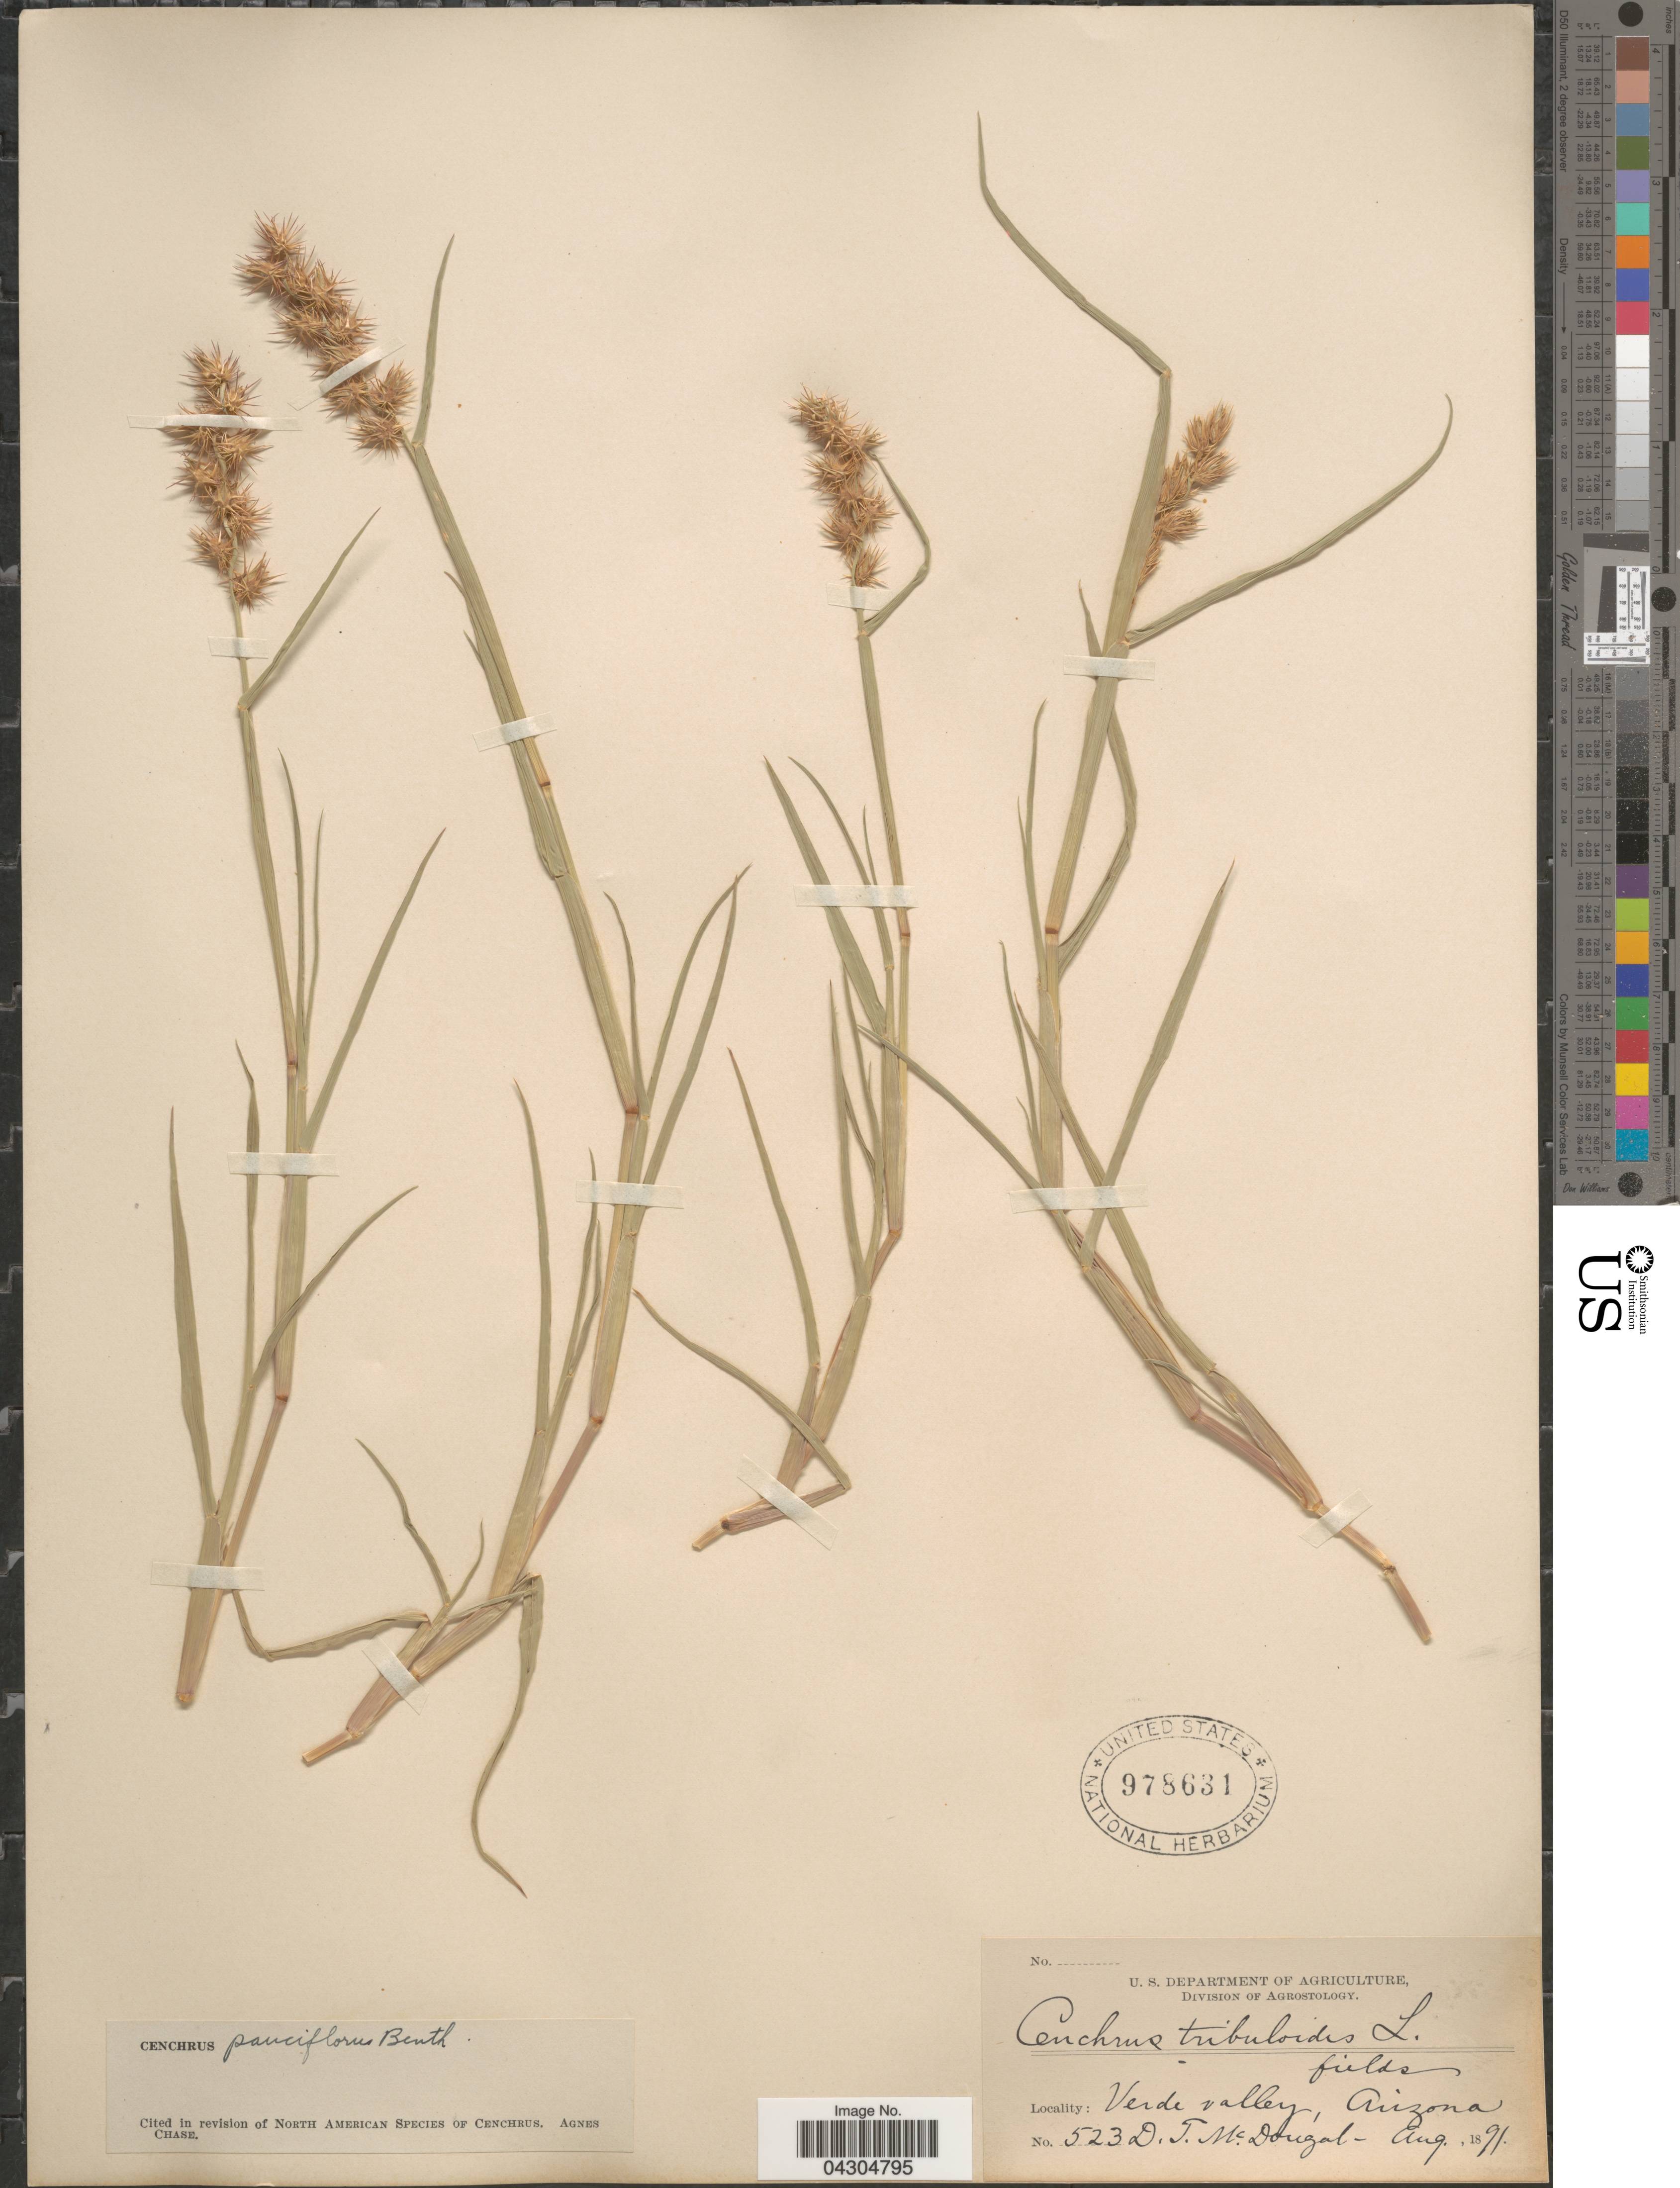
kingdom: Plantae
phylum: Tracheophyta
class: Liliopsida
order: Poales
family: Poaceae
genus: Cenchrus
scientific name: Cenchrus longispinus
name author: (Hack.) Fernald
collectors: D. McDougal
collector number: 523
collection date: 1891-08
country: United States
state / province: Arizona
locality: Verde valley.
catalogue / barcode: US 978631